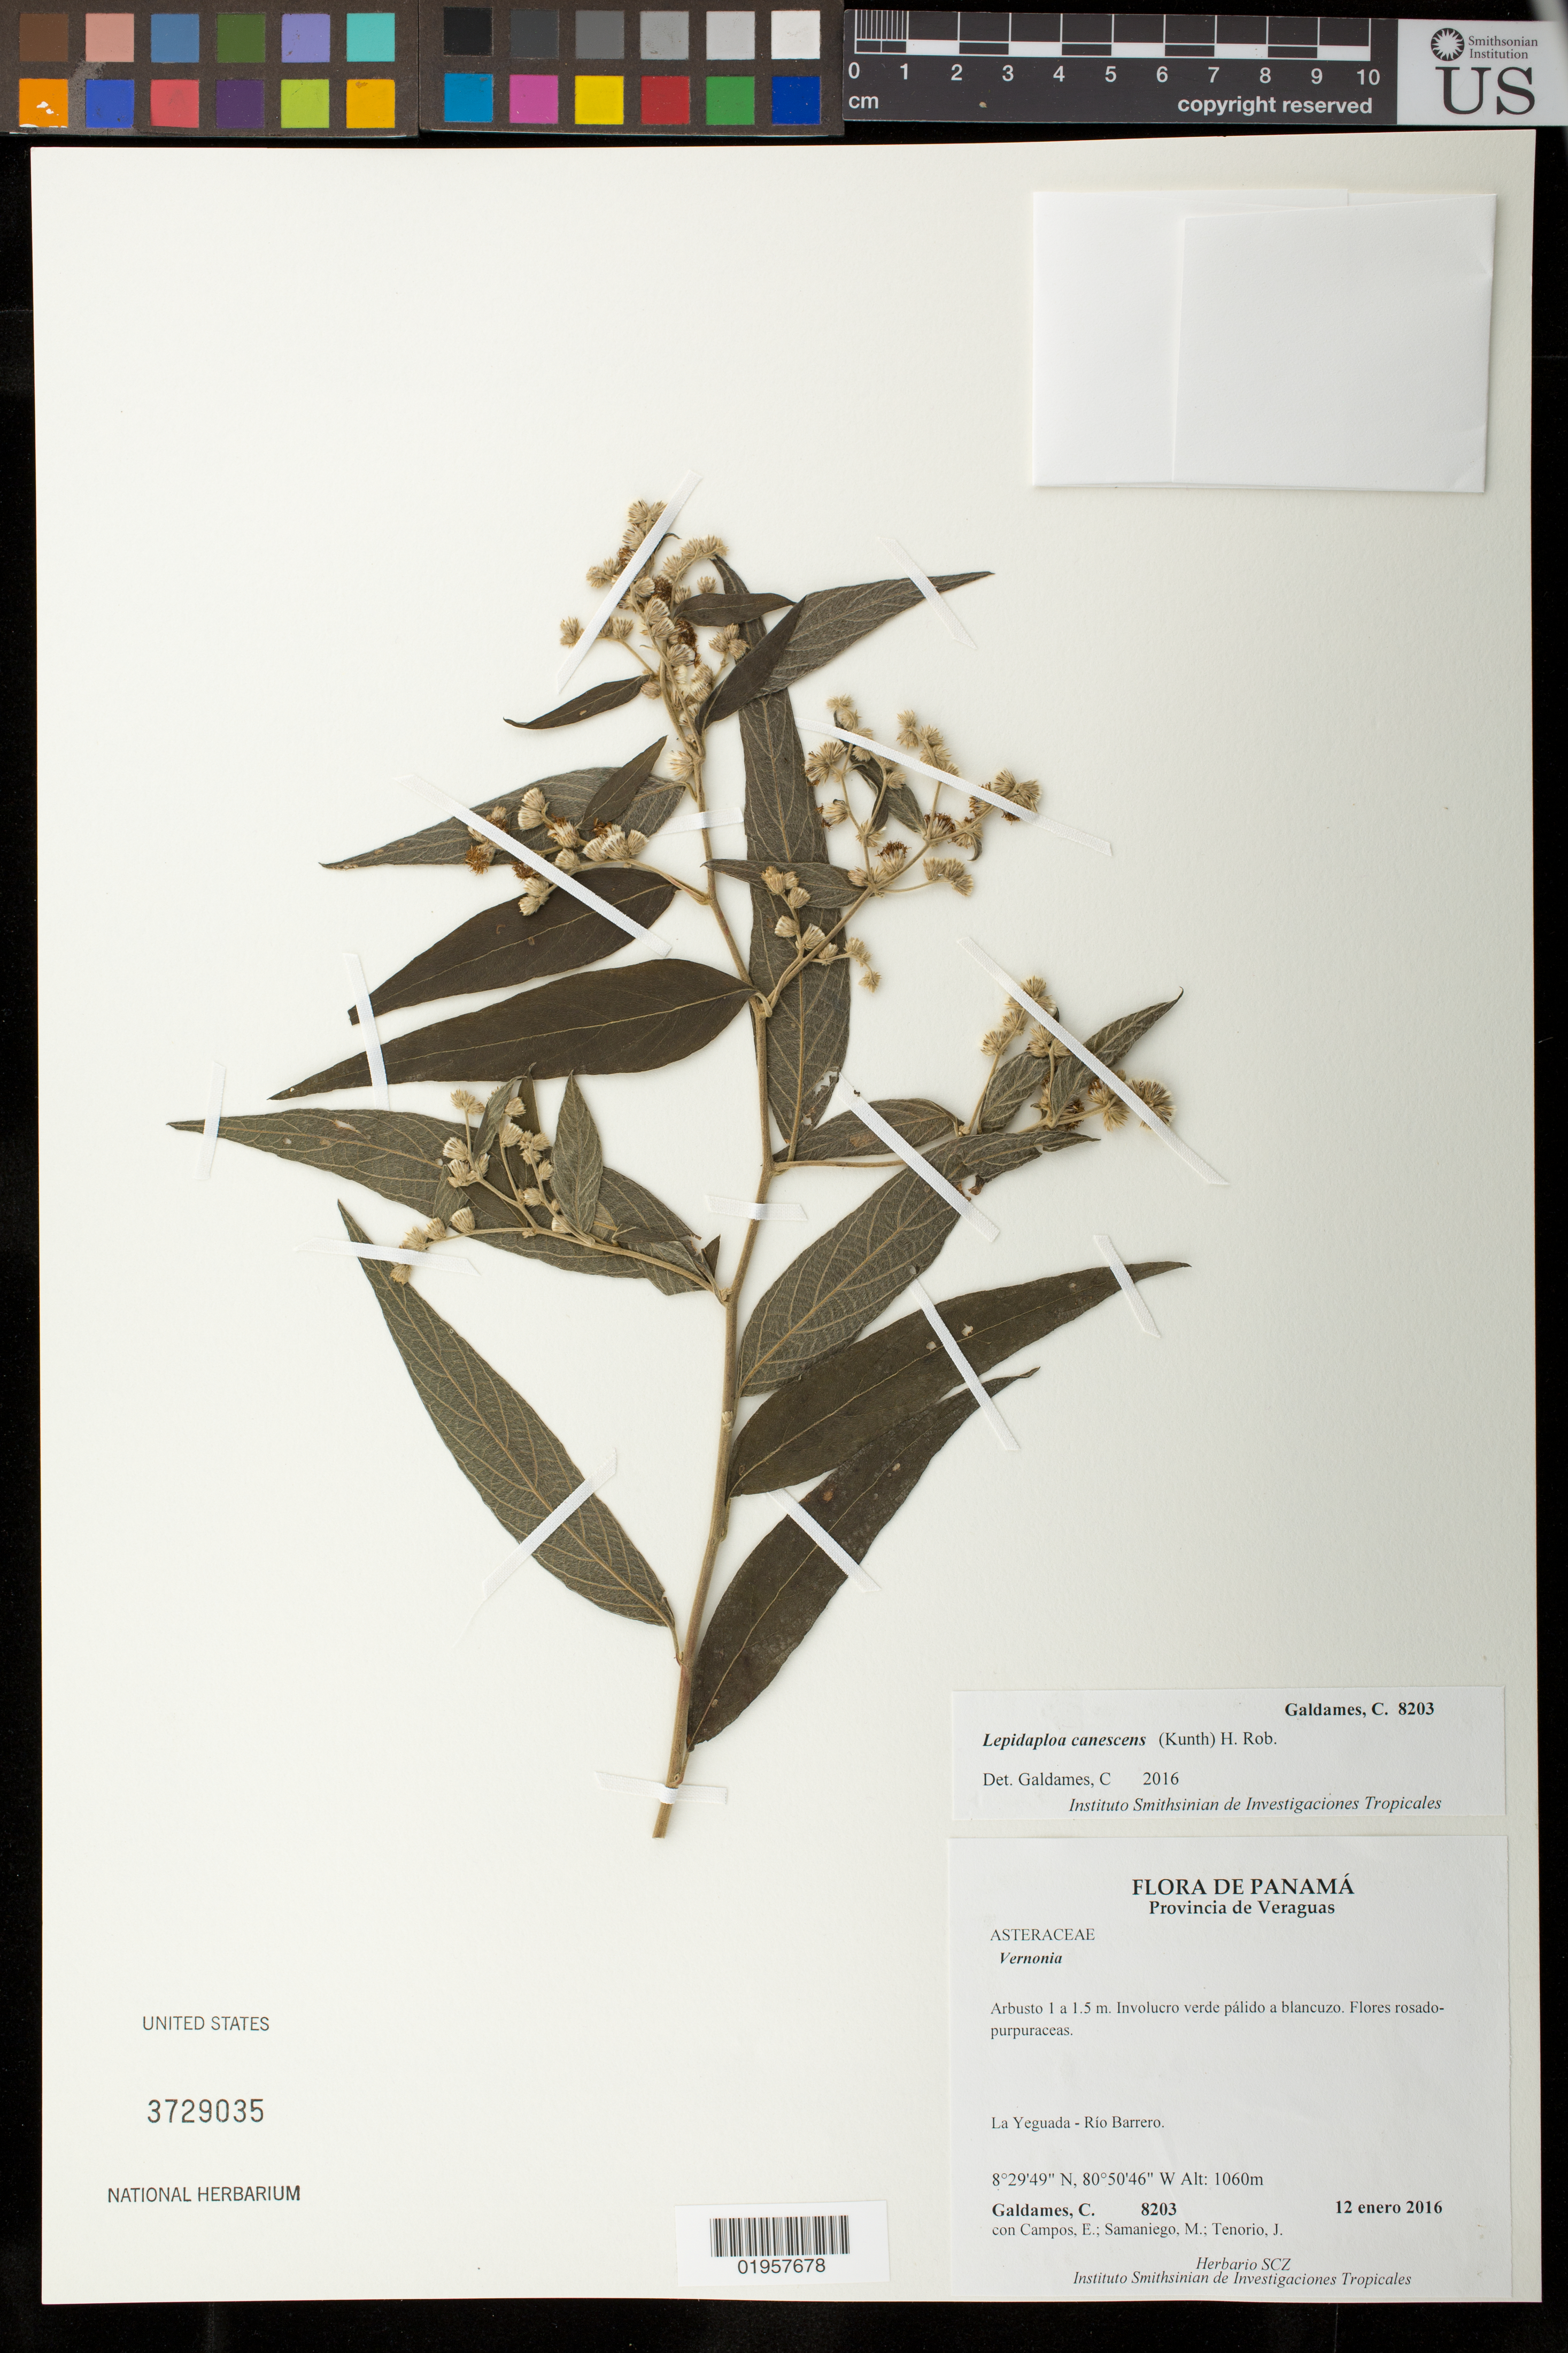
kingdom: Plantae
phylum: Tracheophyta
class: Magnoliopsida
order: Asterales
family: Asteraceae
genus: Lepidaploa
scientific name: Lepidaploa canescens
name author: (Kunth) H. Rob.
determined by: Galdames, C.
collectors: C. Galdames, E. Campos, M. Samaniego & J. Tenorio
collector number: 8203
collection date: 2016-01-12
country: Panama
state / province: Veraguas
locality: La Yeguada - Río Barrero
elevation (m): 1060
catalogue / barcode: US 3729035